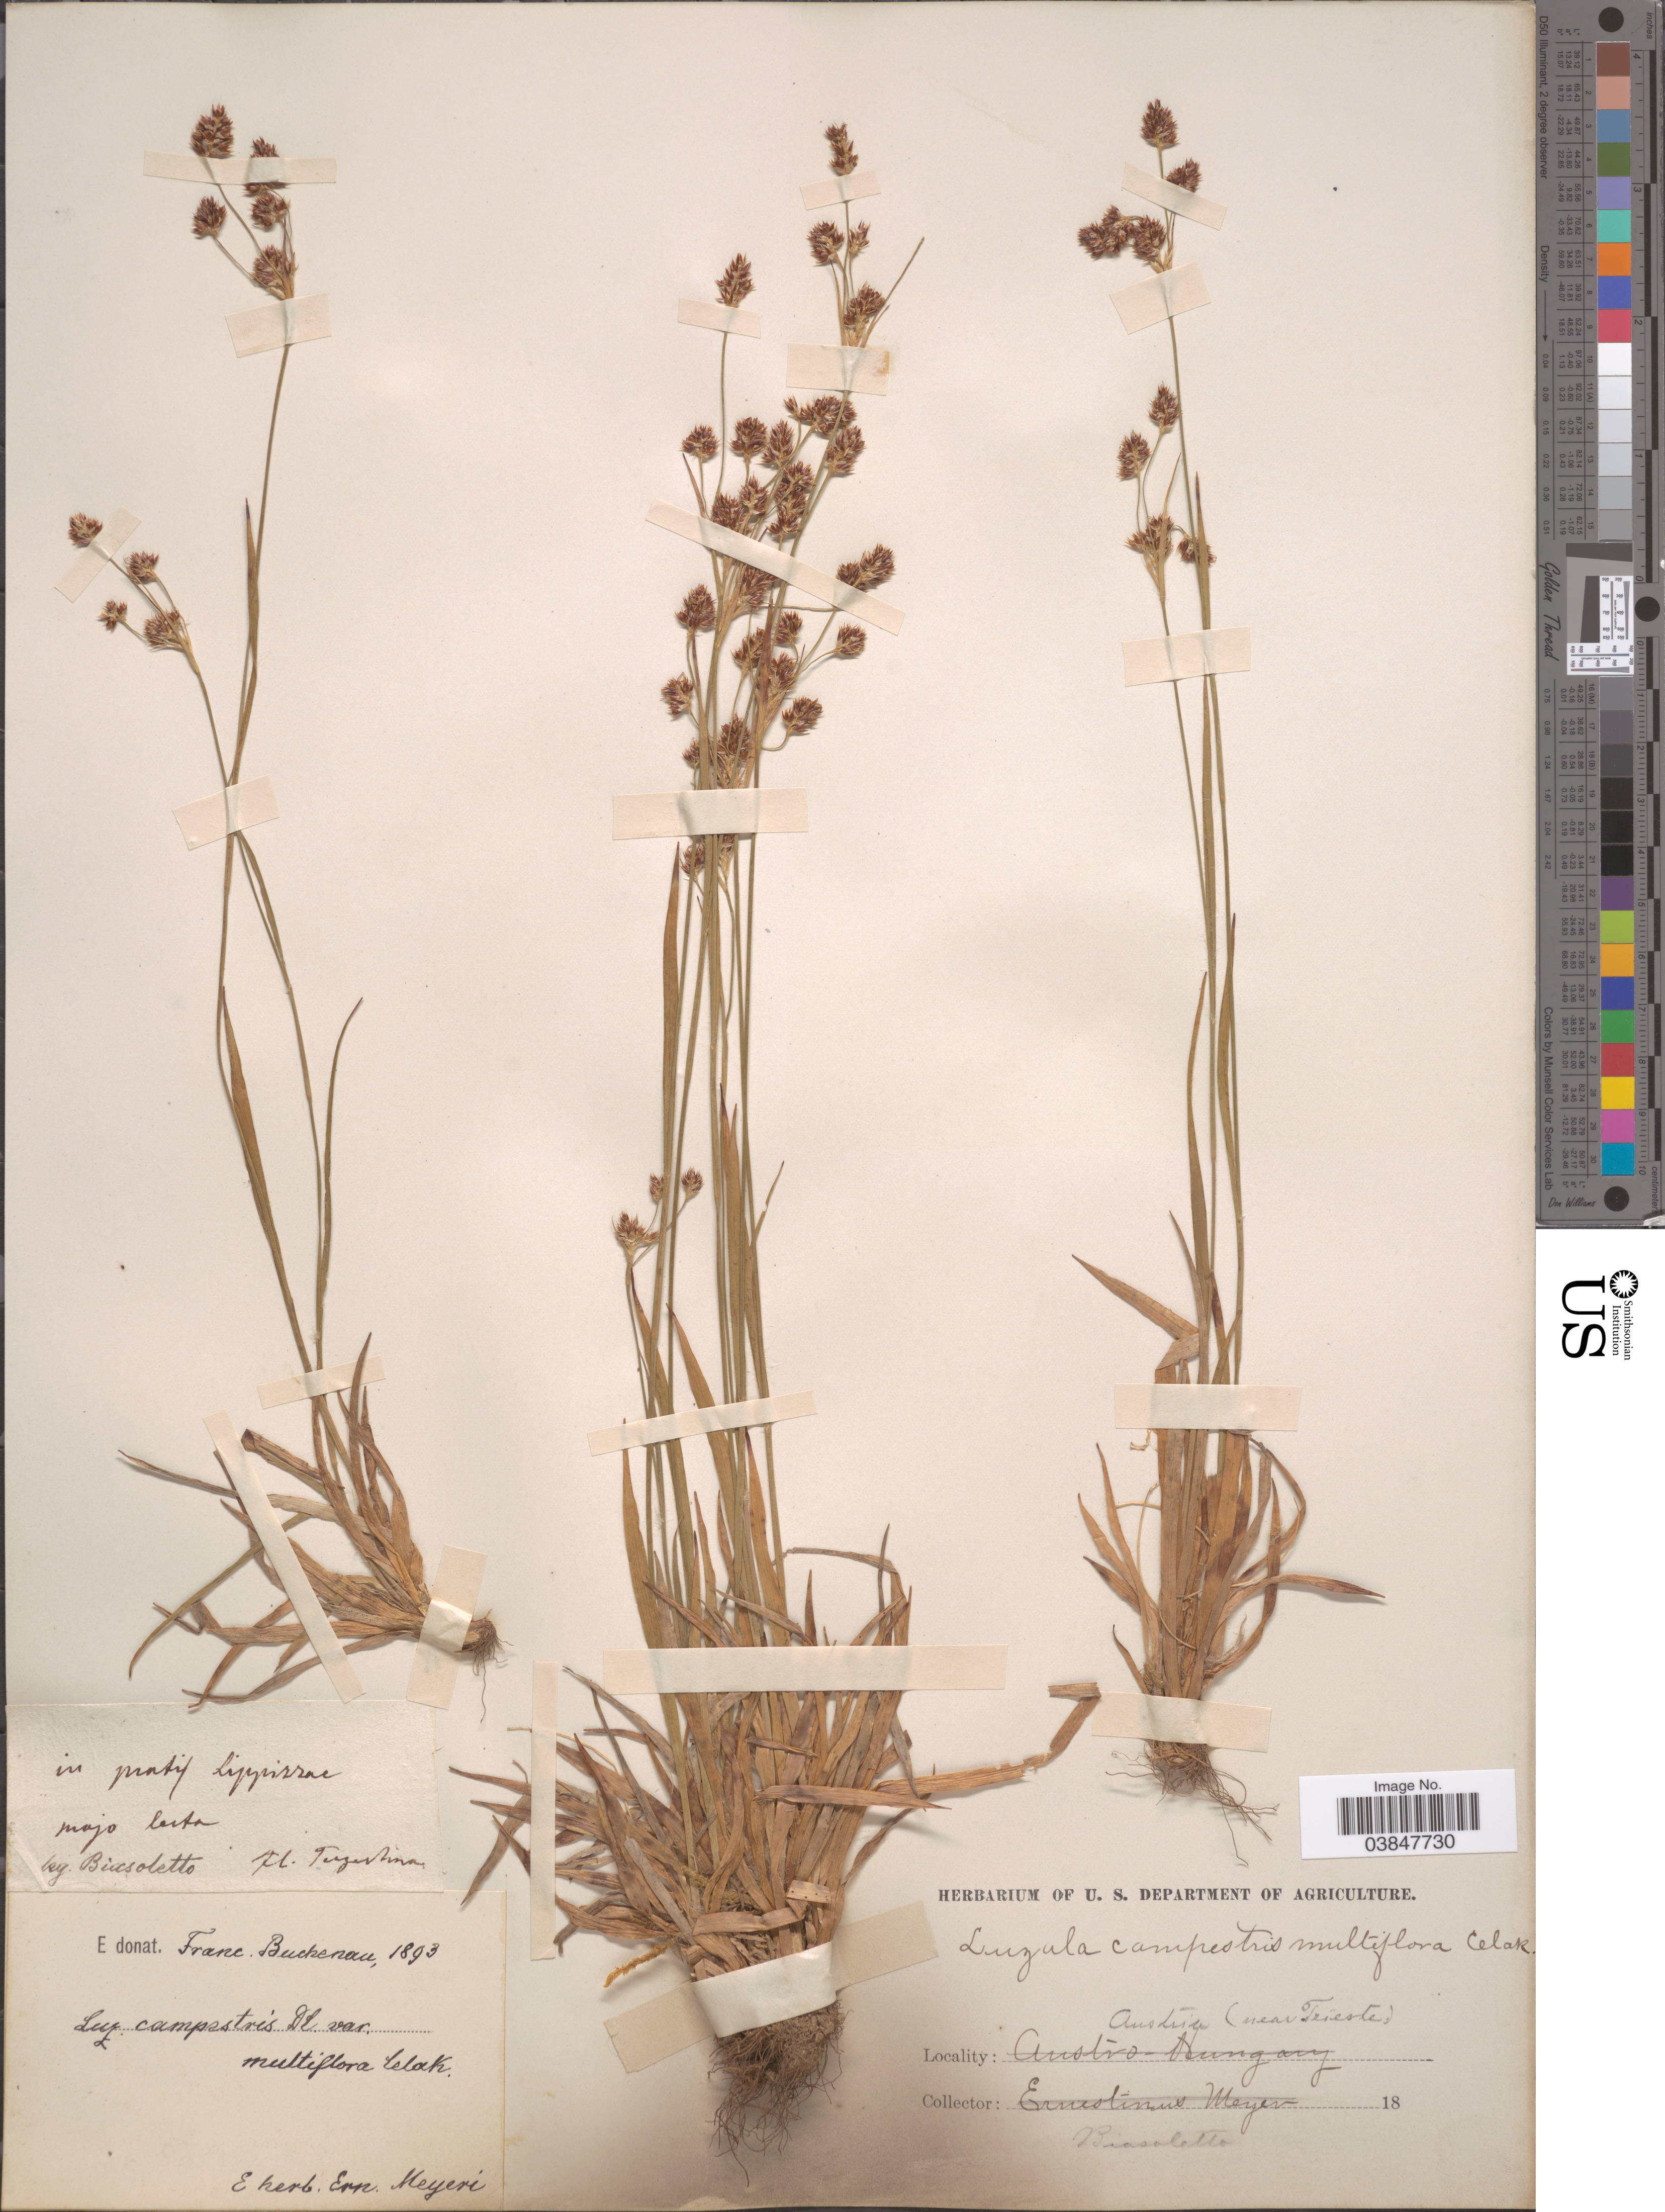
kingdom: Plantae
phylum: Tracheophyta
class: Liliopsida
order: Poales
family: Juncaceae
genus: Luzula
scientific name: Luzula campestris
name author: (L.) DC.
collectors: Biasoletto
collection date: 1893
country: Italy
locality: (near Trieste). In pratif Lippirrae.